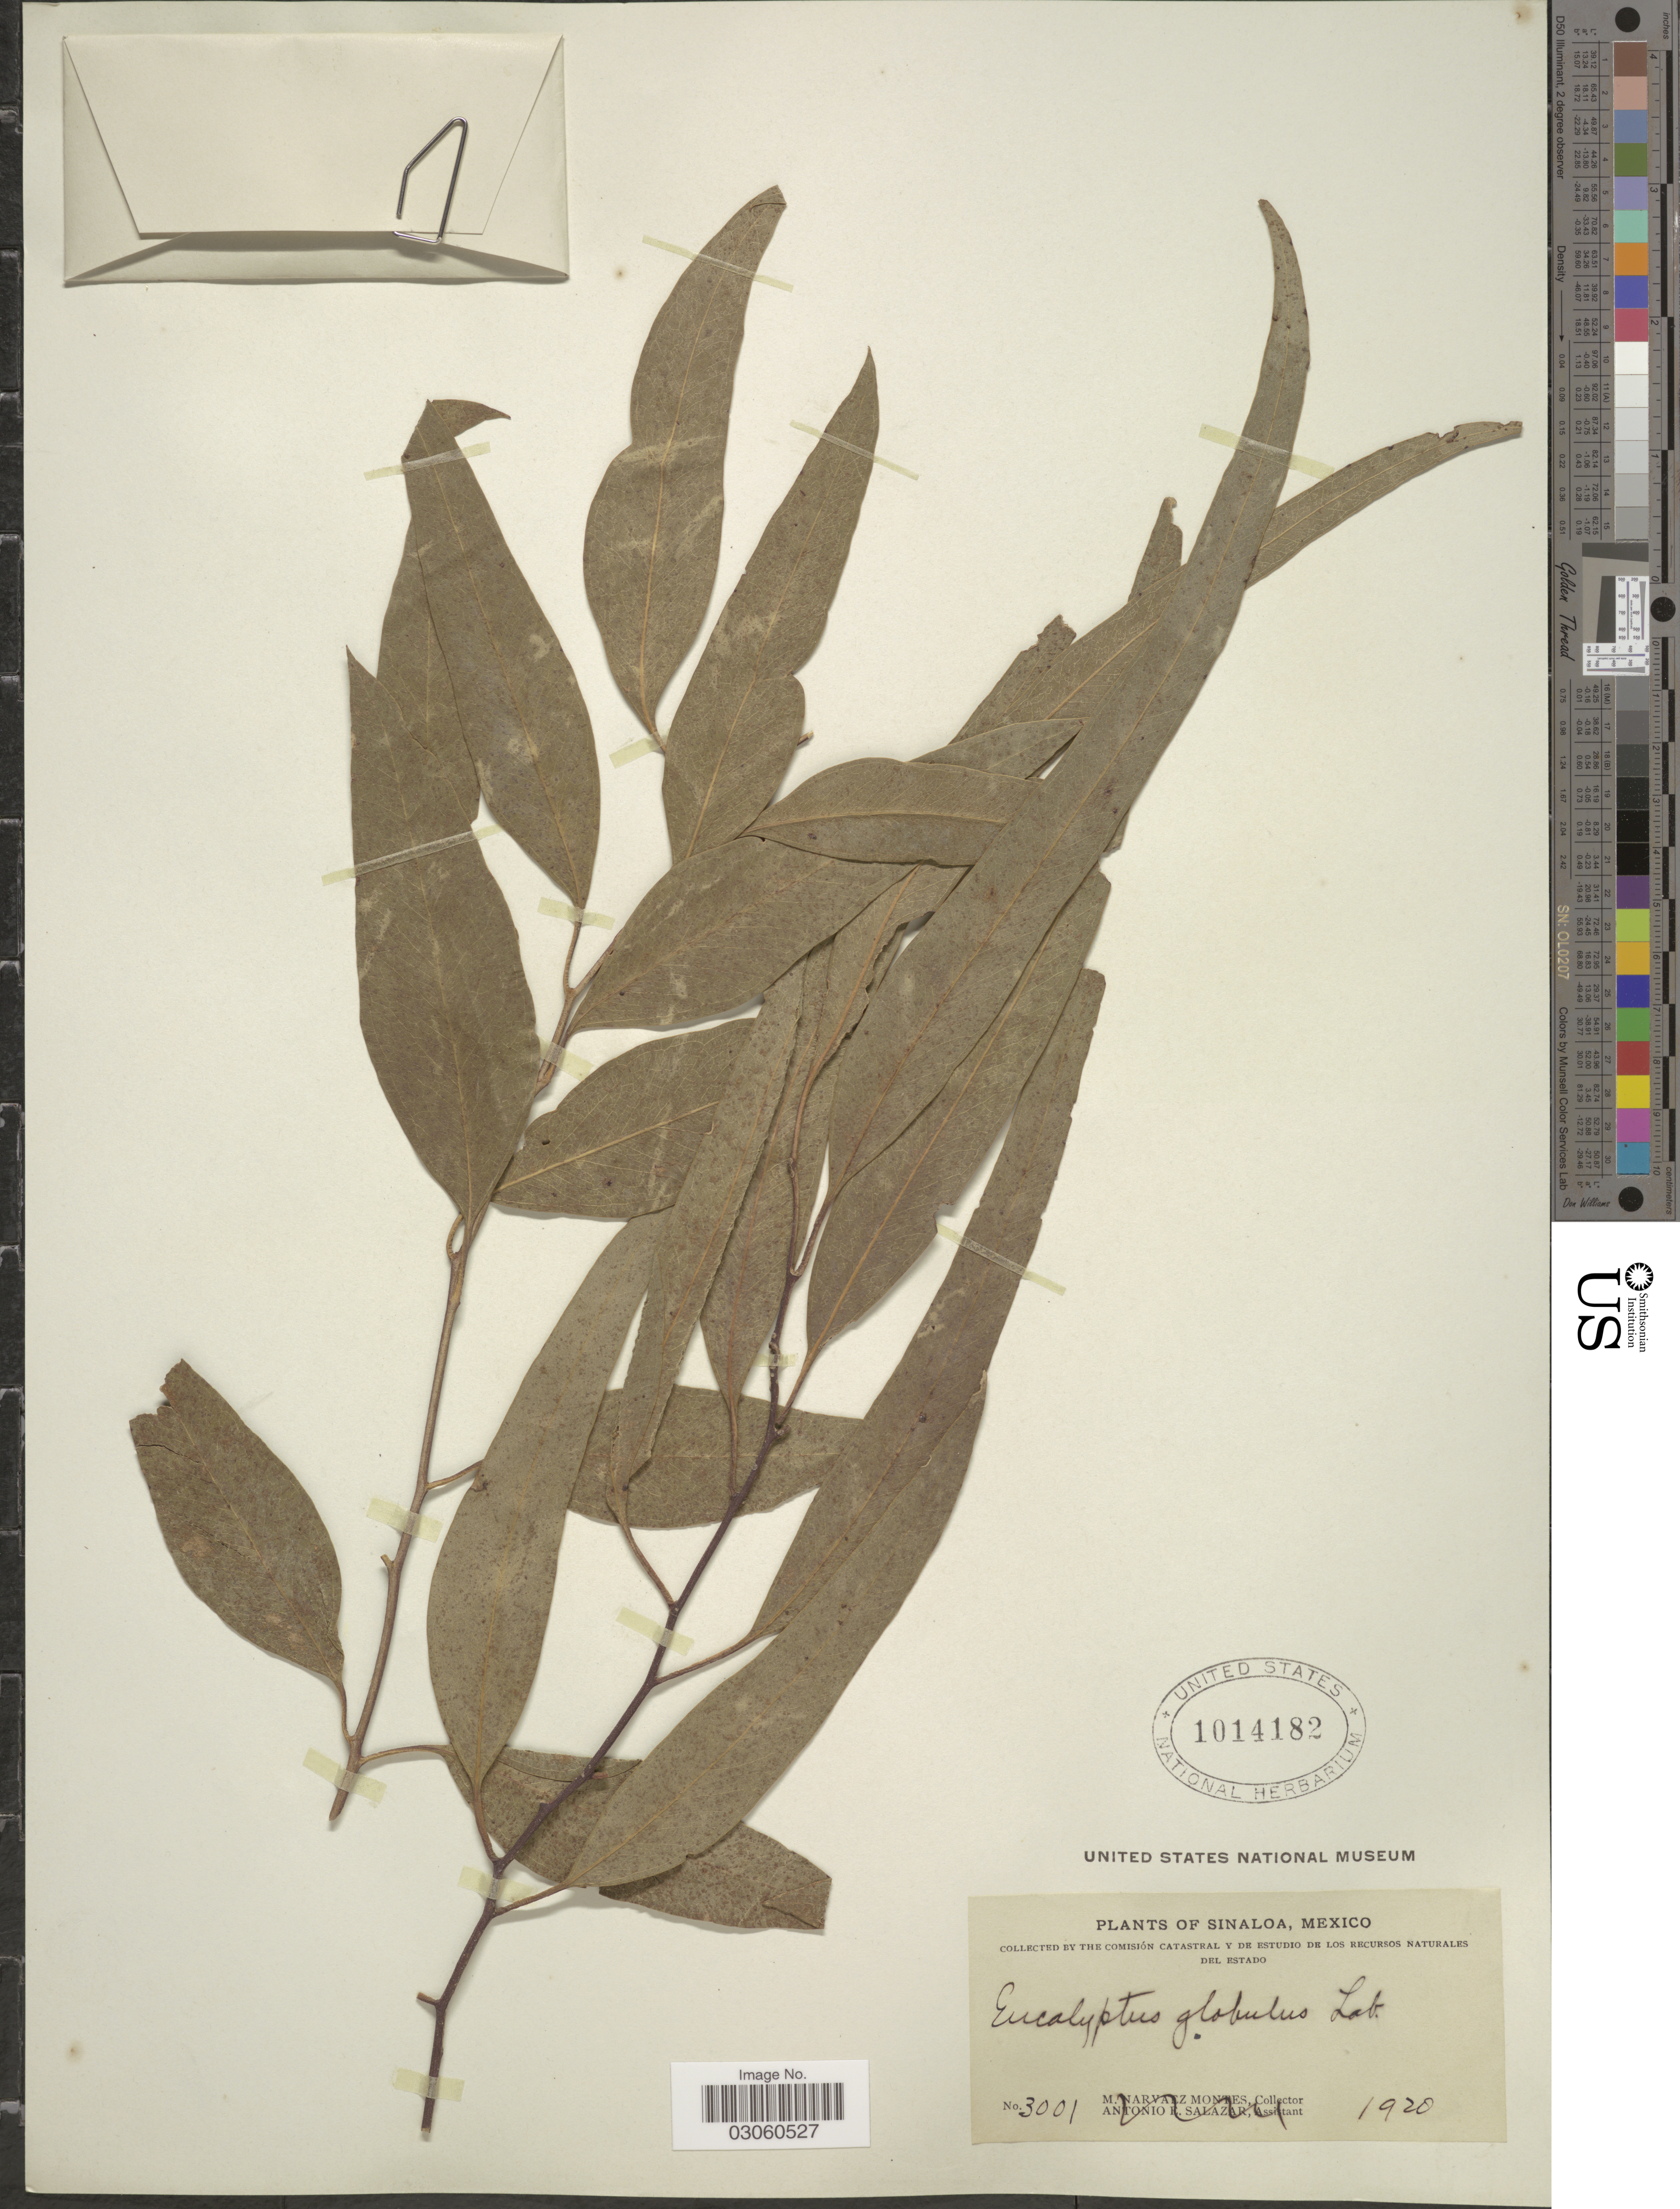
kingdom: Plantae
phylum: Tracheophyta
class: Magnoliopsida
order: Myrtales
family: Myrtaceae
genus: Eucalyptus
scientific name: Eucalyptus globulus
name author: Labill.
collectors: Comisión Catastral & De Estudio de Los Recursos Naturales del Estado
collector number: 3001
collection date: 1920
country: Mexico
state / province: Sinaloa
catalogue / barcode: US 1014182